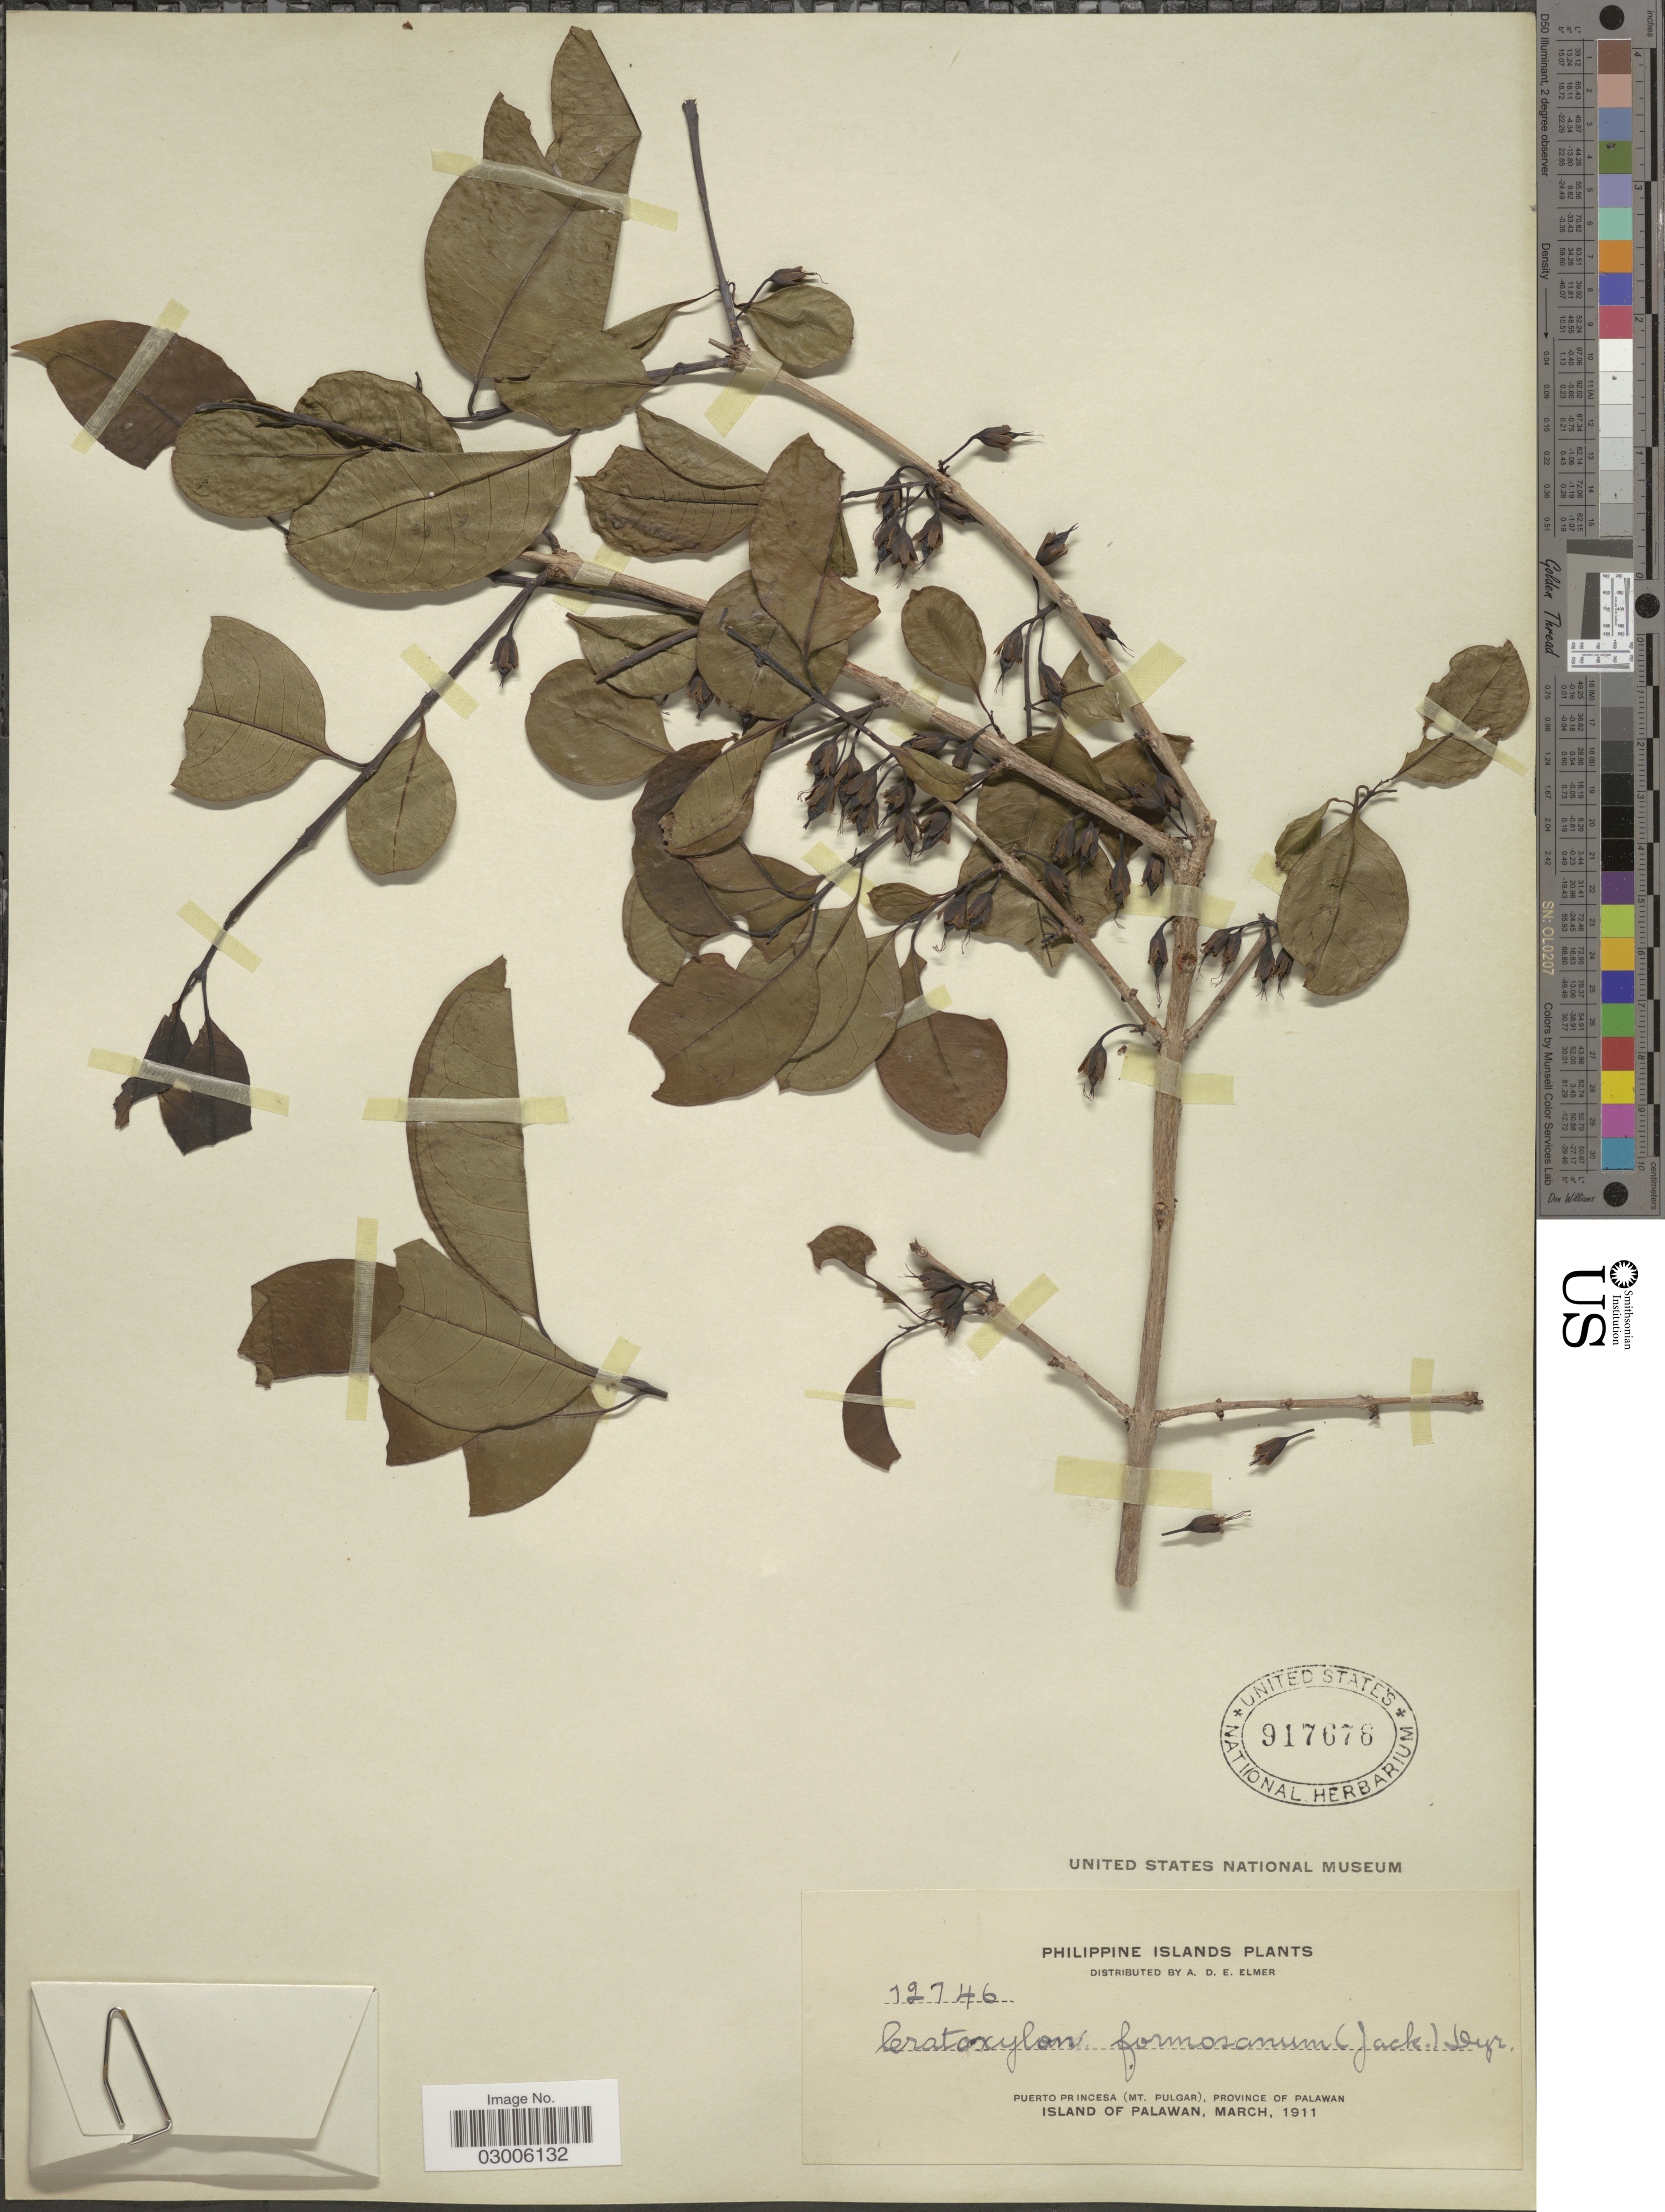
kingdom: Plantae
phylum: Tracheophyta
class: Magnoliopsida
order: Malpighiales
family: Hypericaceae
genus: Cratoxylum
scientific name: Cratoxylum cochinchinense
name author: (Lour.) Blume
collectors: A. D. E. Elmer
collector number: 12746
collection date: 1911-03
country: Philippines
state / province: Mimaropa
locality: Puerto Princesa (Mt. Pulgar), Province of Palawan. Island of Palawan.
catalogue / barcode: US 917676